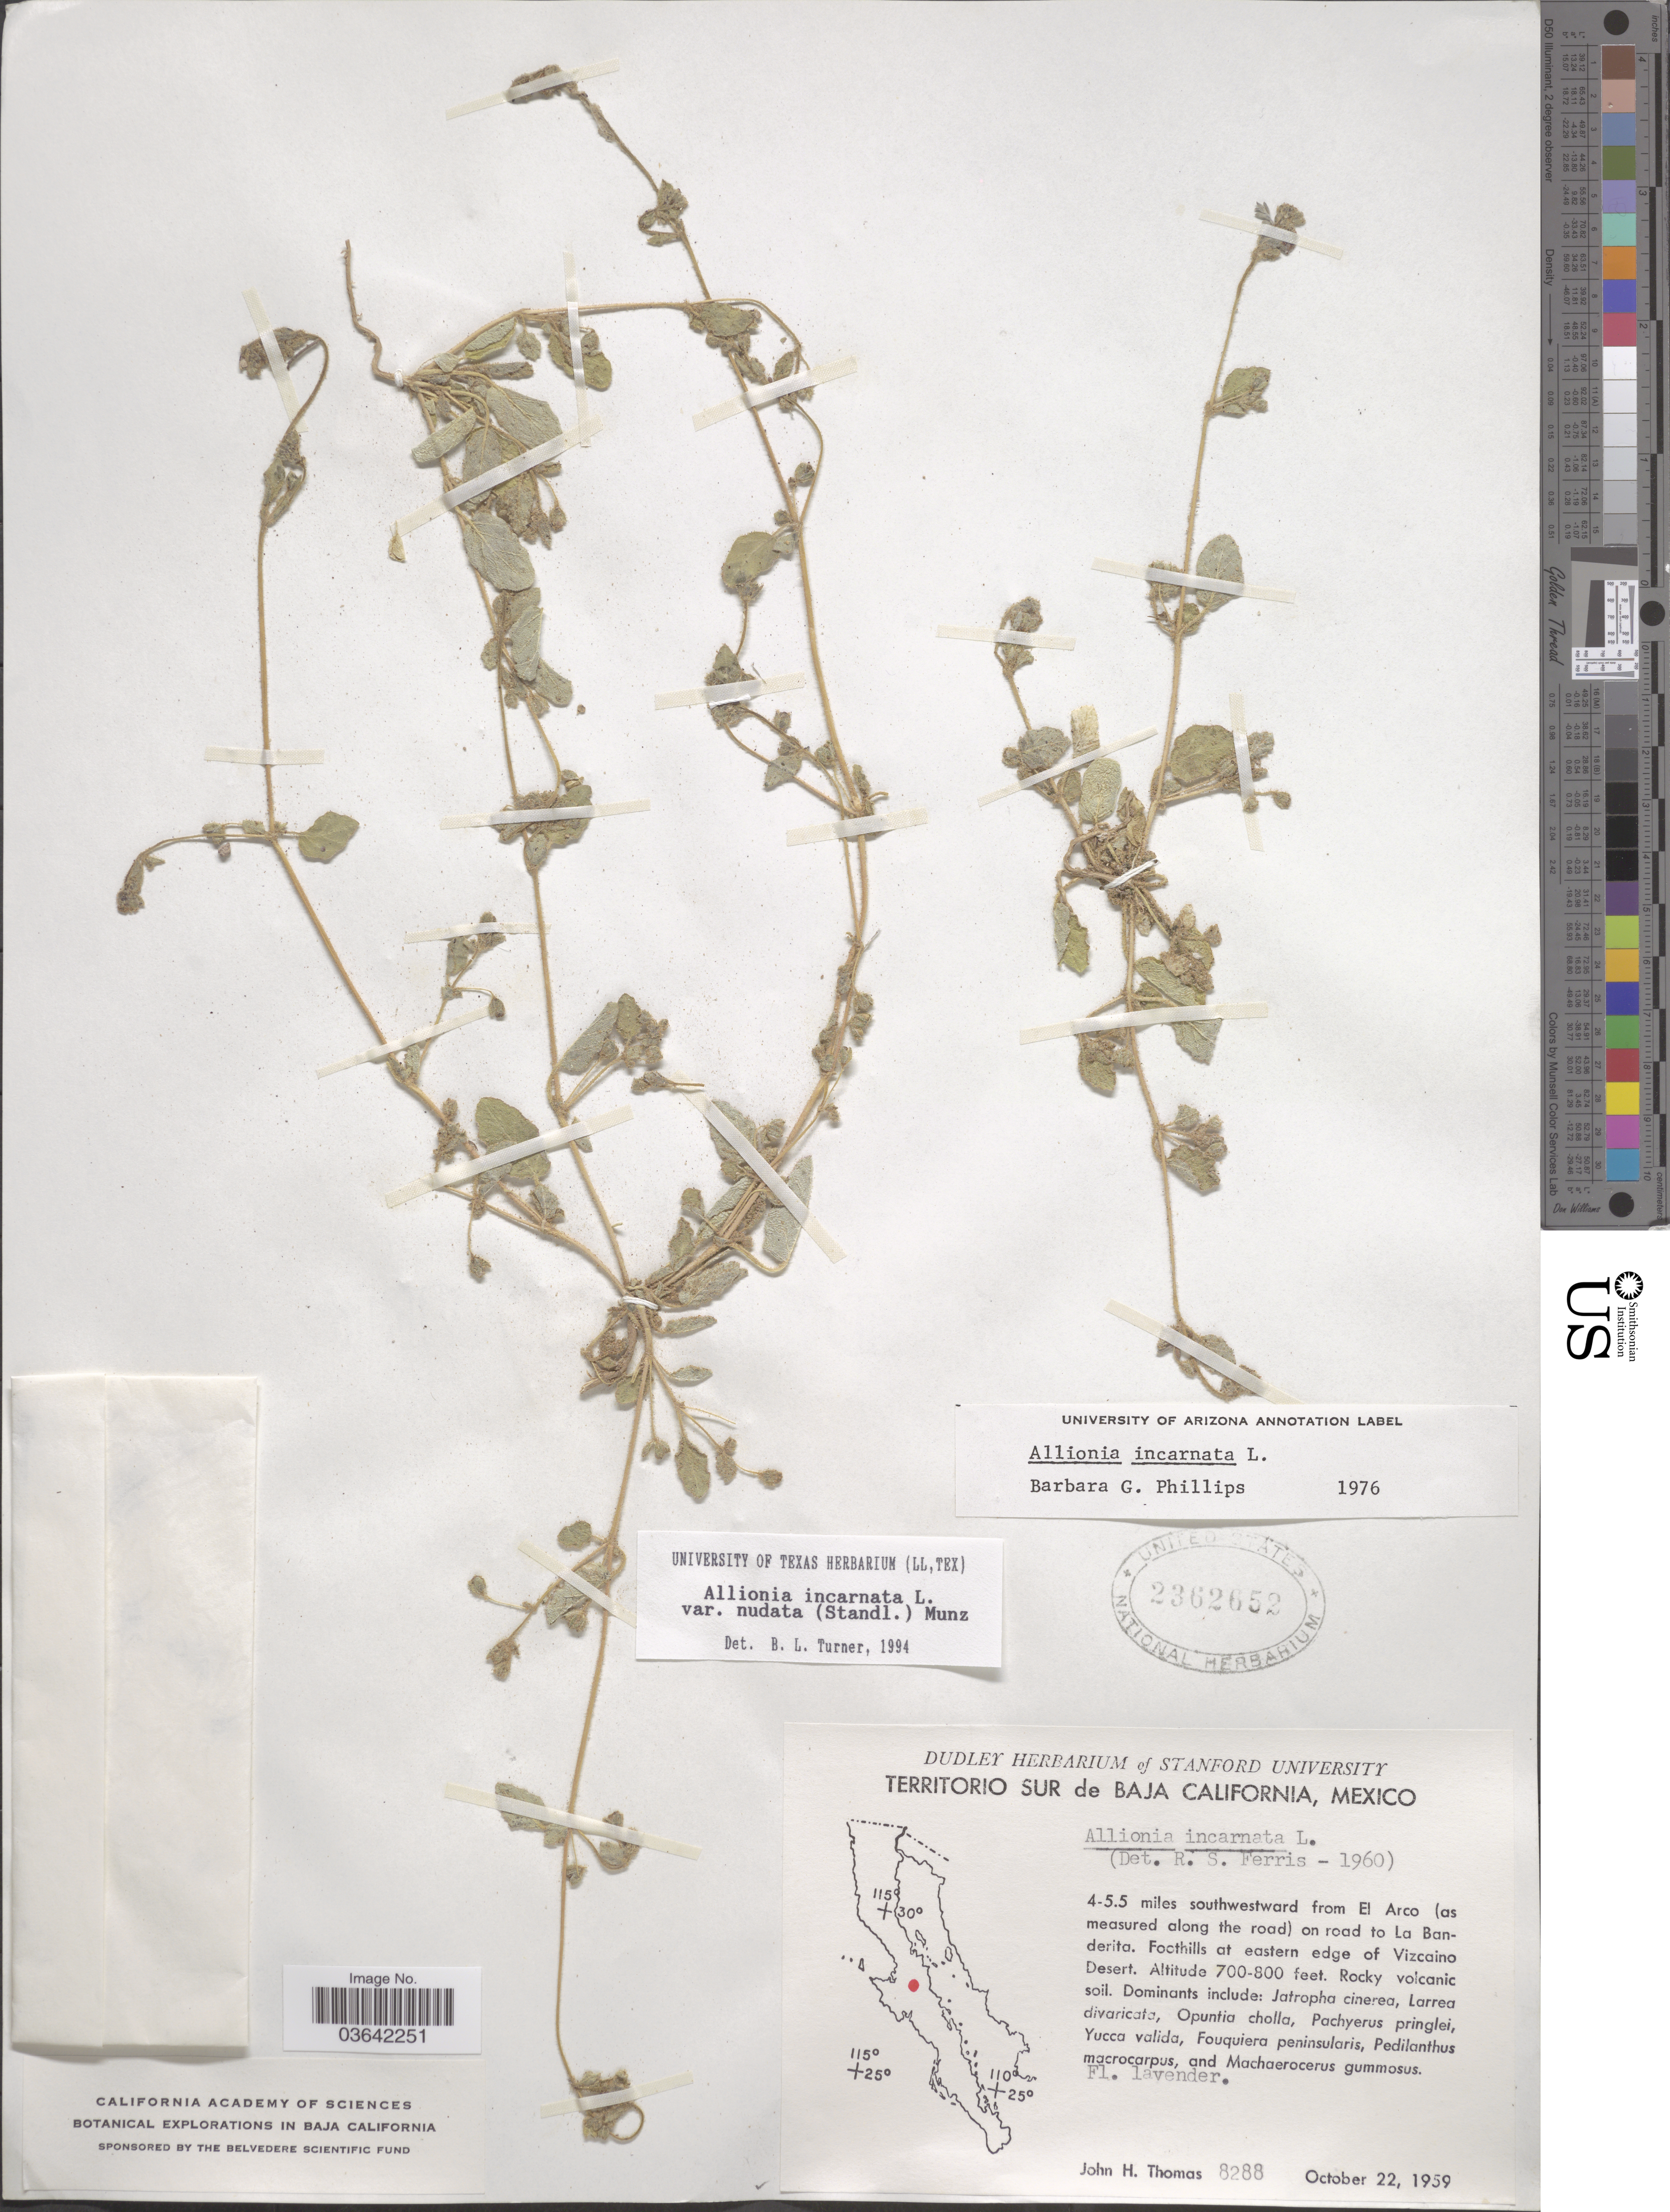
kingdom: Plantae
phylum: Tracheophyta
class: Magnoliopsida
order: Caryophyllales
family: Nyctaginaceae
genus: Allionia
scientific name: Allionia incarnata var. nudata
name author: (Standl.) Munz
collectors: J. H. Thomas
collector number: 8288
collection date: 1959-10-22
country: Mexico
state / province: Baja California Sur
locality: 4-5.5 miles southwestward from El Arco (as measured along the road) on road to La Banderita. Foothills at eastern edge of Vizcaino Desert.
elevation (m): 213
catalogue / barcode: US 2362652